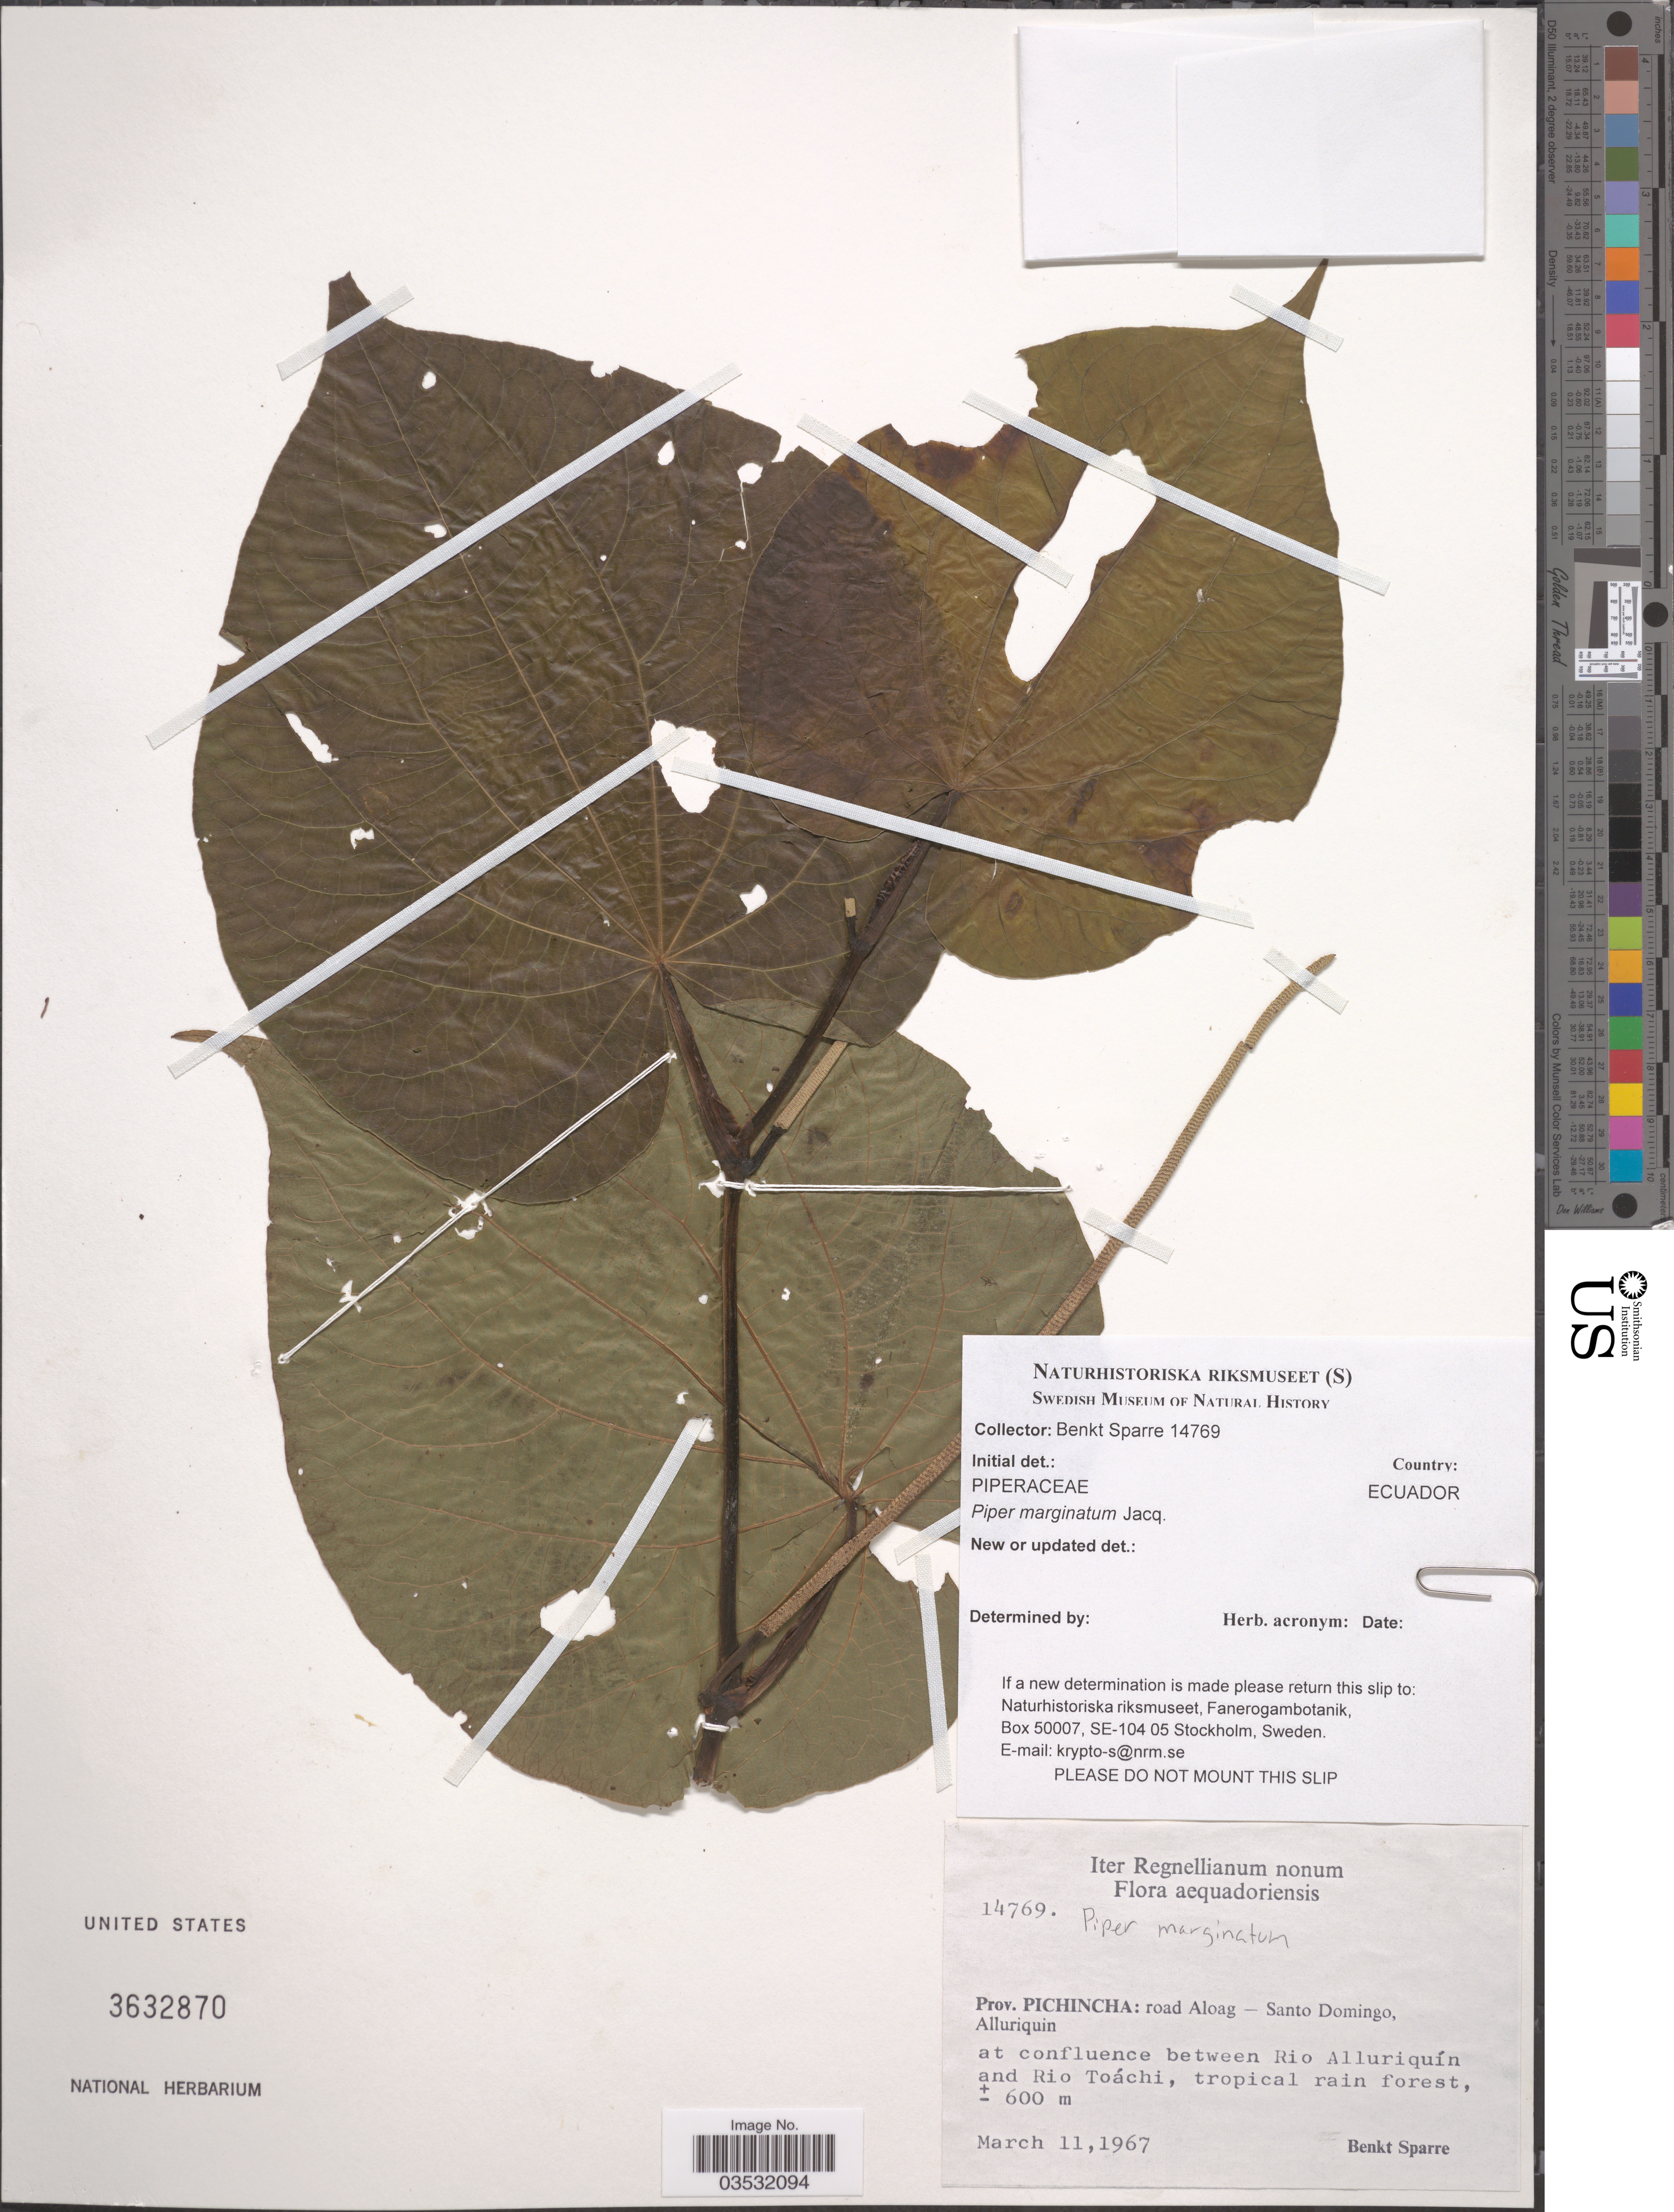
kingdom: Plantae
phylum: Tracheophyta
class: Magnoliopsida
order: Piperales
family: Piperaceae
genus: Piper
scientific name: Piper marginatum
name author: Jacq.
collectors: B. Sparre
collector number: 14769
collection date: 1967-03-11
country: Ecuador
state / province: Pichincha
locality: Aequadoriensis. Road Aloag - Santo Domingo, Alluriquin at confluence between Rio Alluriquín and Rio Toáchi.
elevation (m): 600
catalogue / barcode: US 3632870